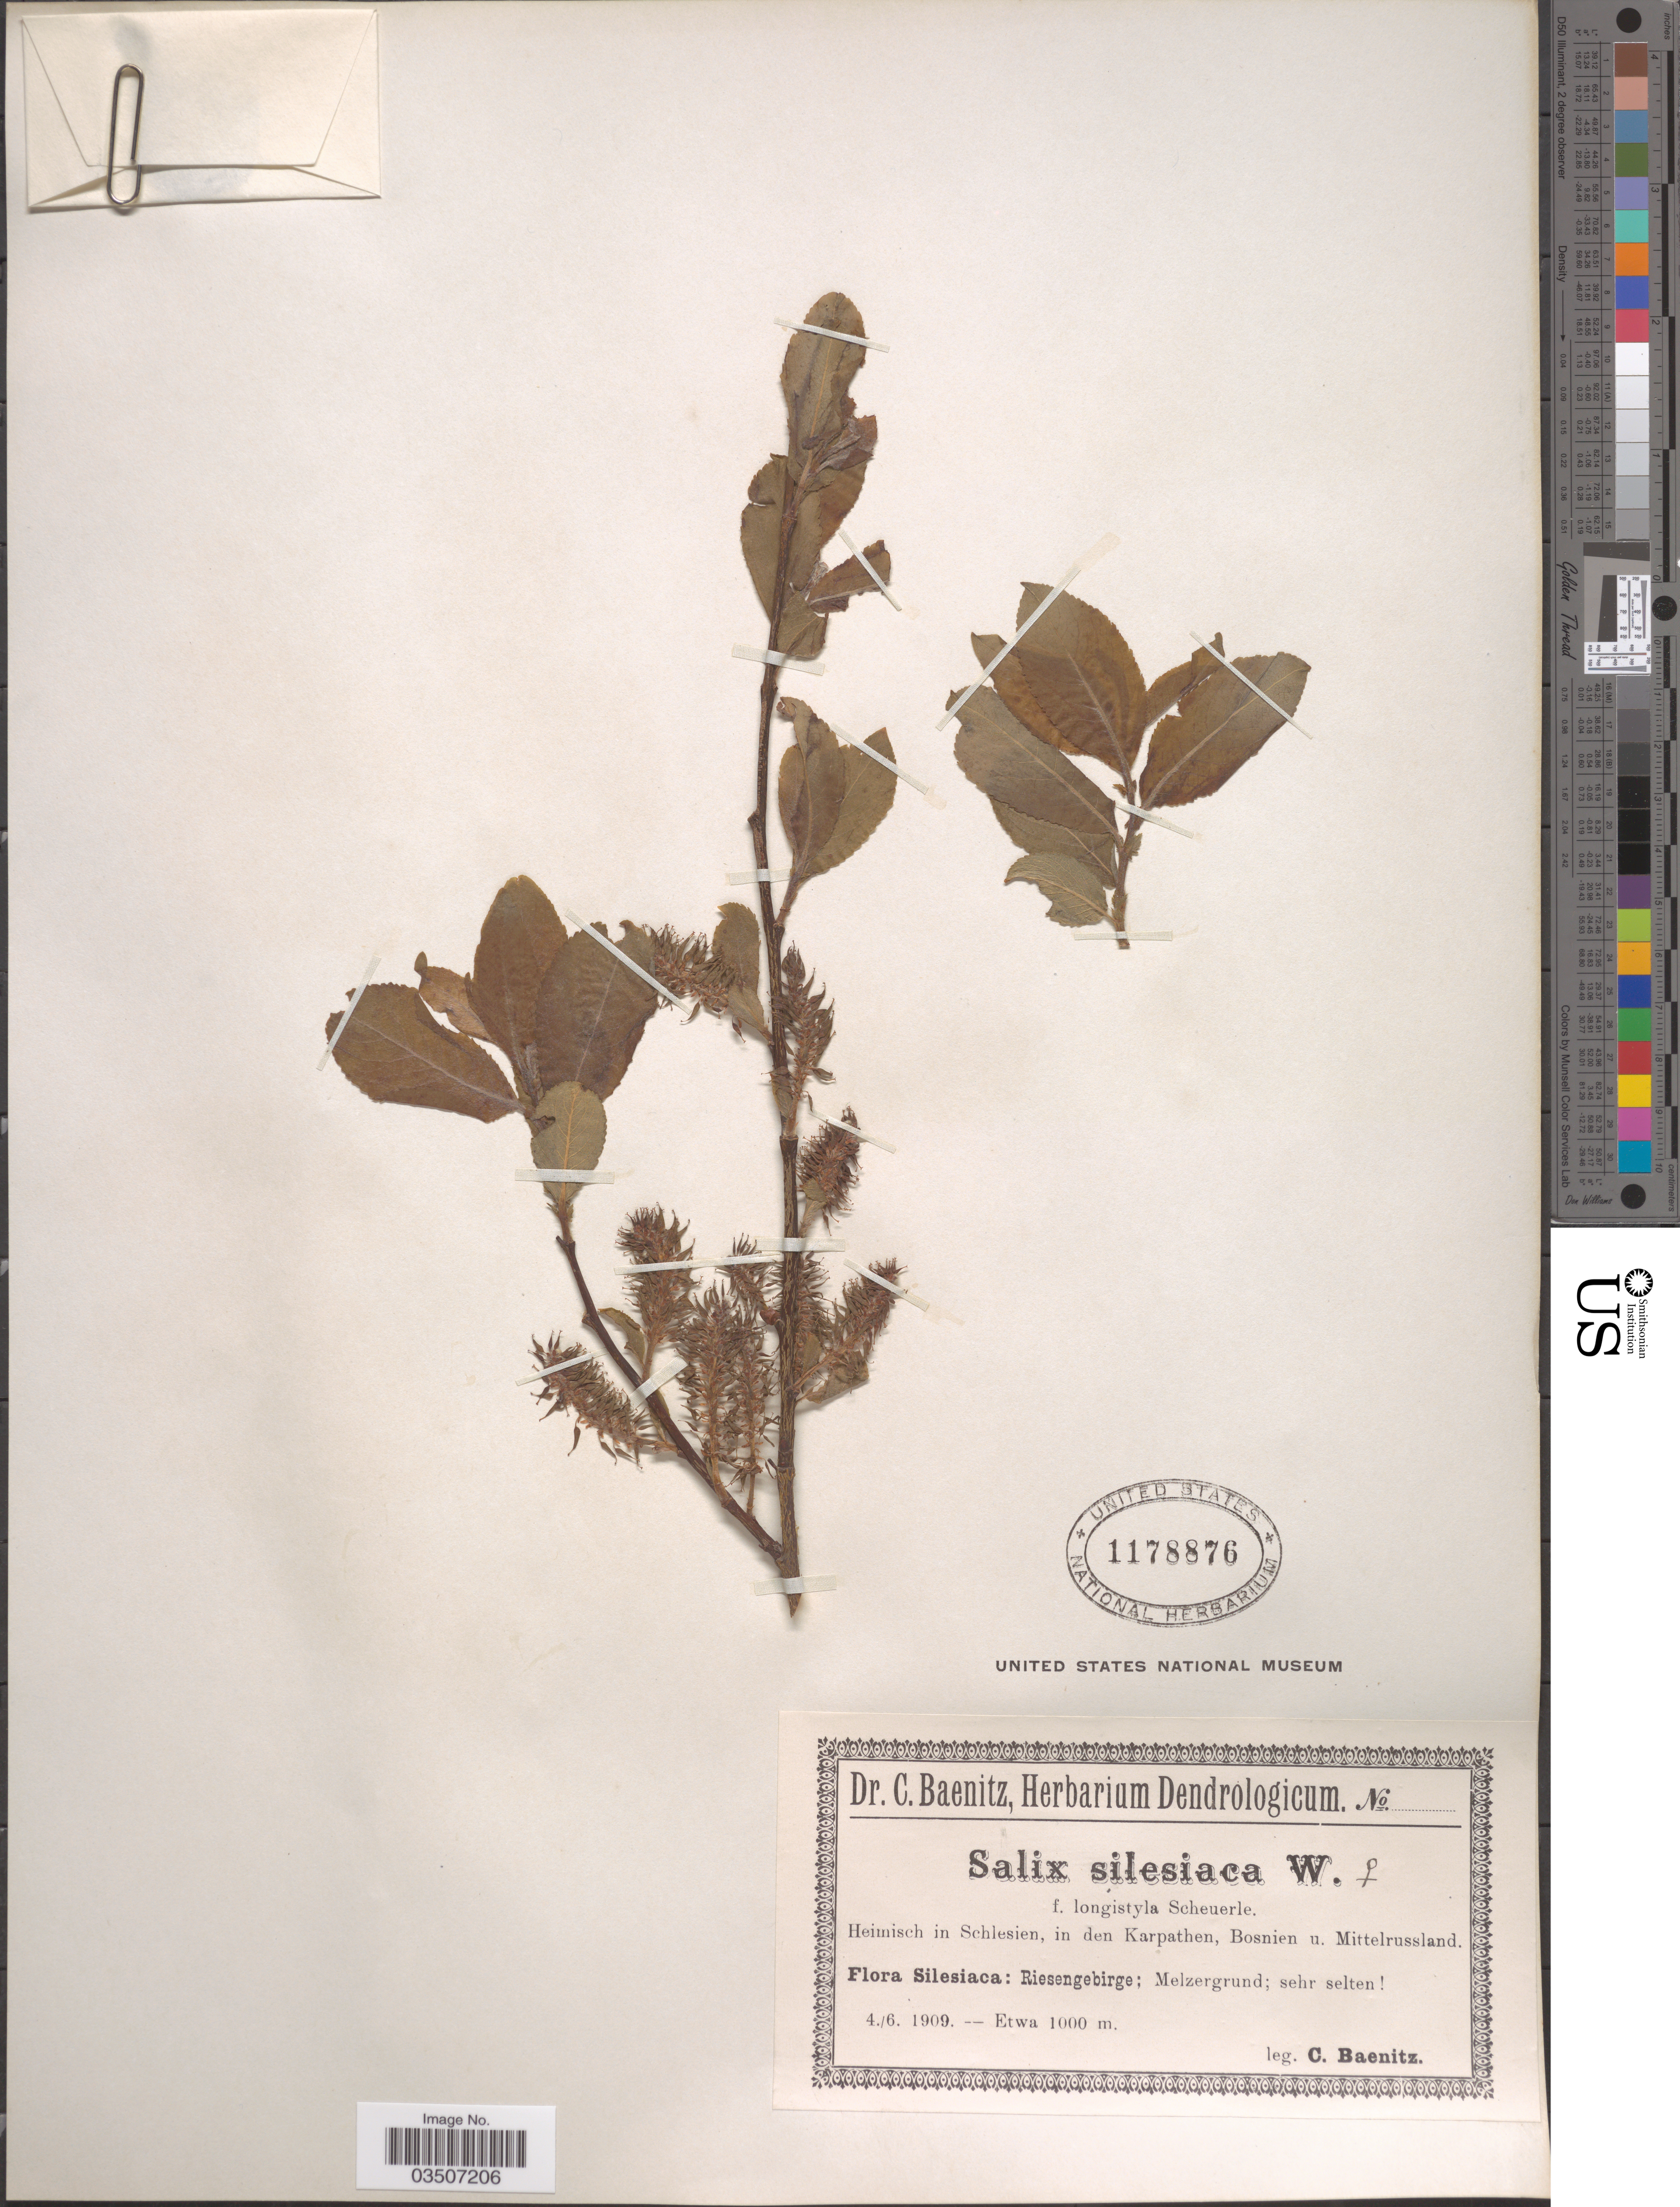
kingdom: Plantae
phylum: Tracheophyta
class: Magnoliopsida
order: Malpighiales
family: Salicaceae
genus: Salix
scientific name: Salix silesiaca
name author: Willd.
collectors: C. G. Baenitz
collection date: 1909-06-04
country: Poland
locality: Silesiaca: Riesengebirge; Melzergrund; sehr selten. Etwa.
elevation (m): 1000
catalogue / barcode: US 1178876